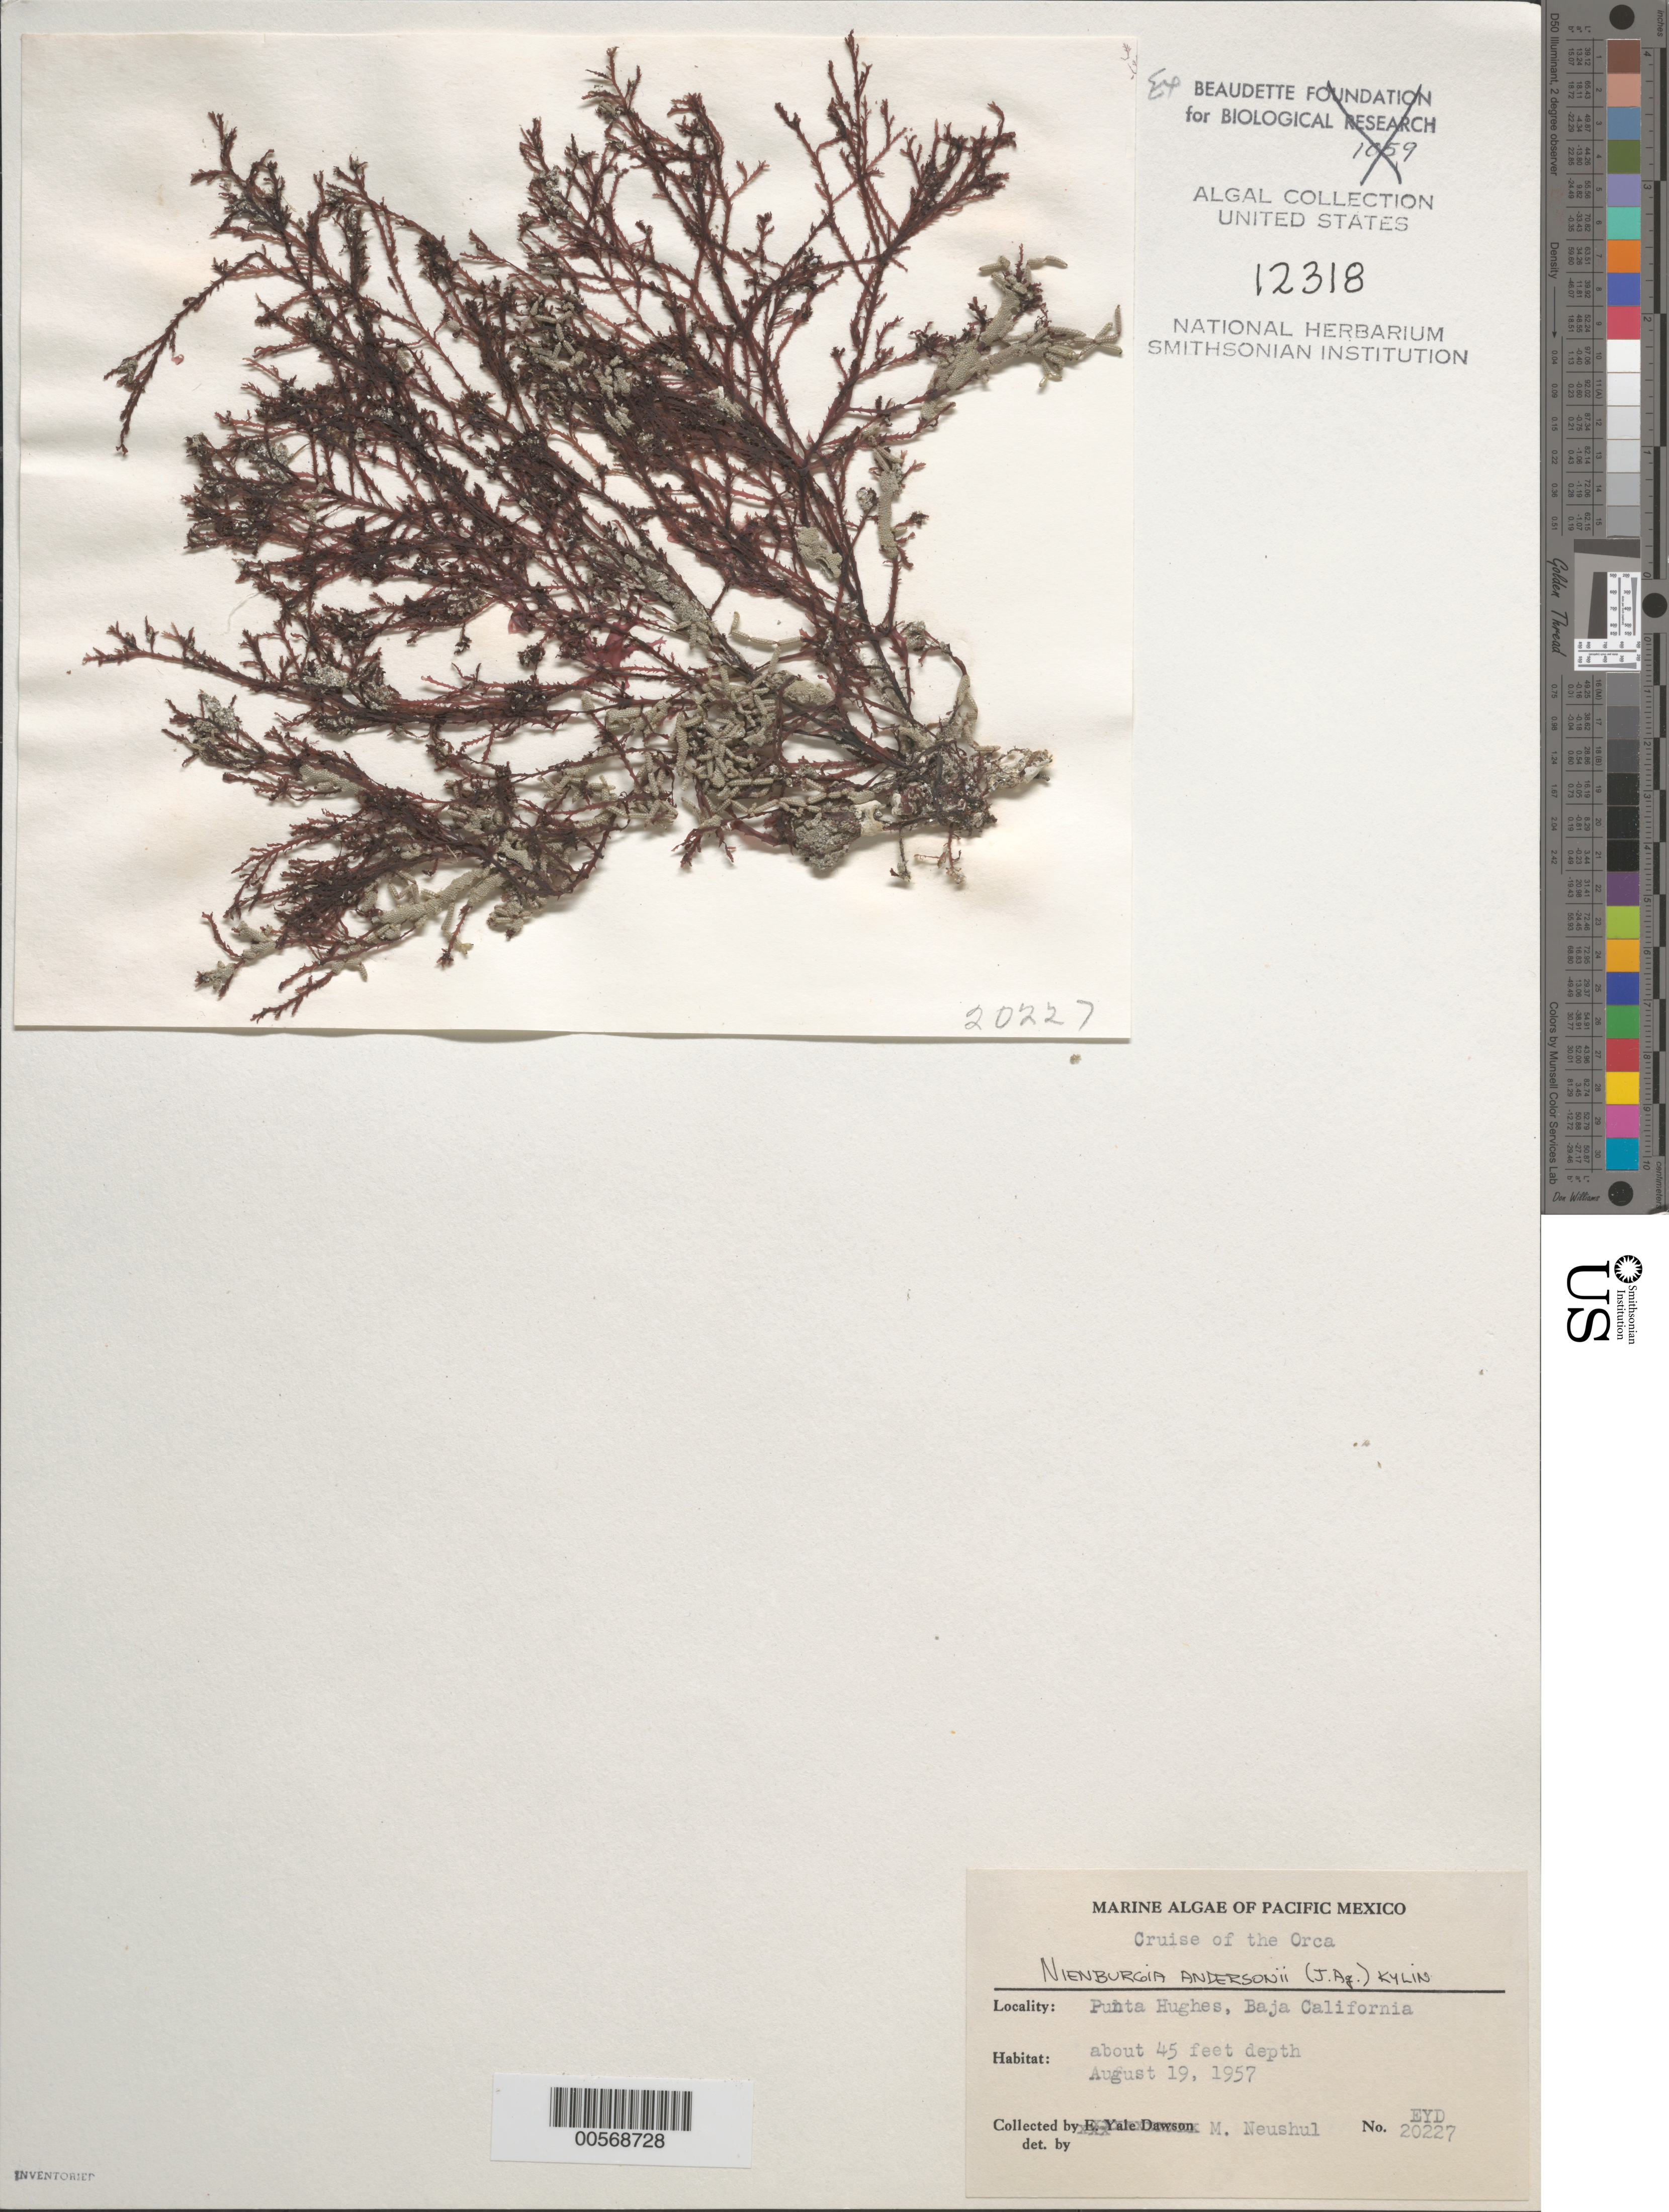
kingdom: Plantae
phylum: Rhodophyta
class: Florideophyceae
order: Ceramiales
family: Delesseriaceae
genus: Nienburgia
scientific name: Nienburgia andersoniana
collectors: M. Neushul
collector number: EYD 20227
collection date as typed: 19 Aug 1957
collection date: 1957-08-19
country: Mexico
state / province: Baja California Sur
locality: Punta Hughes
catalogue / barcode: US 12318